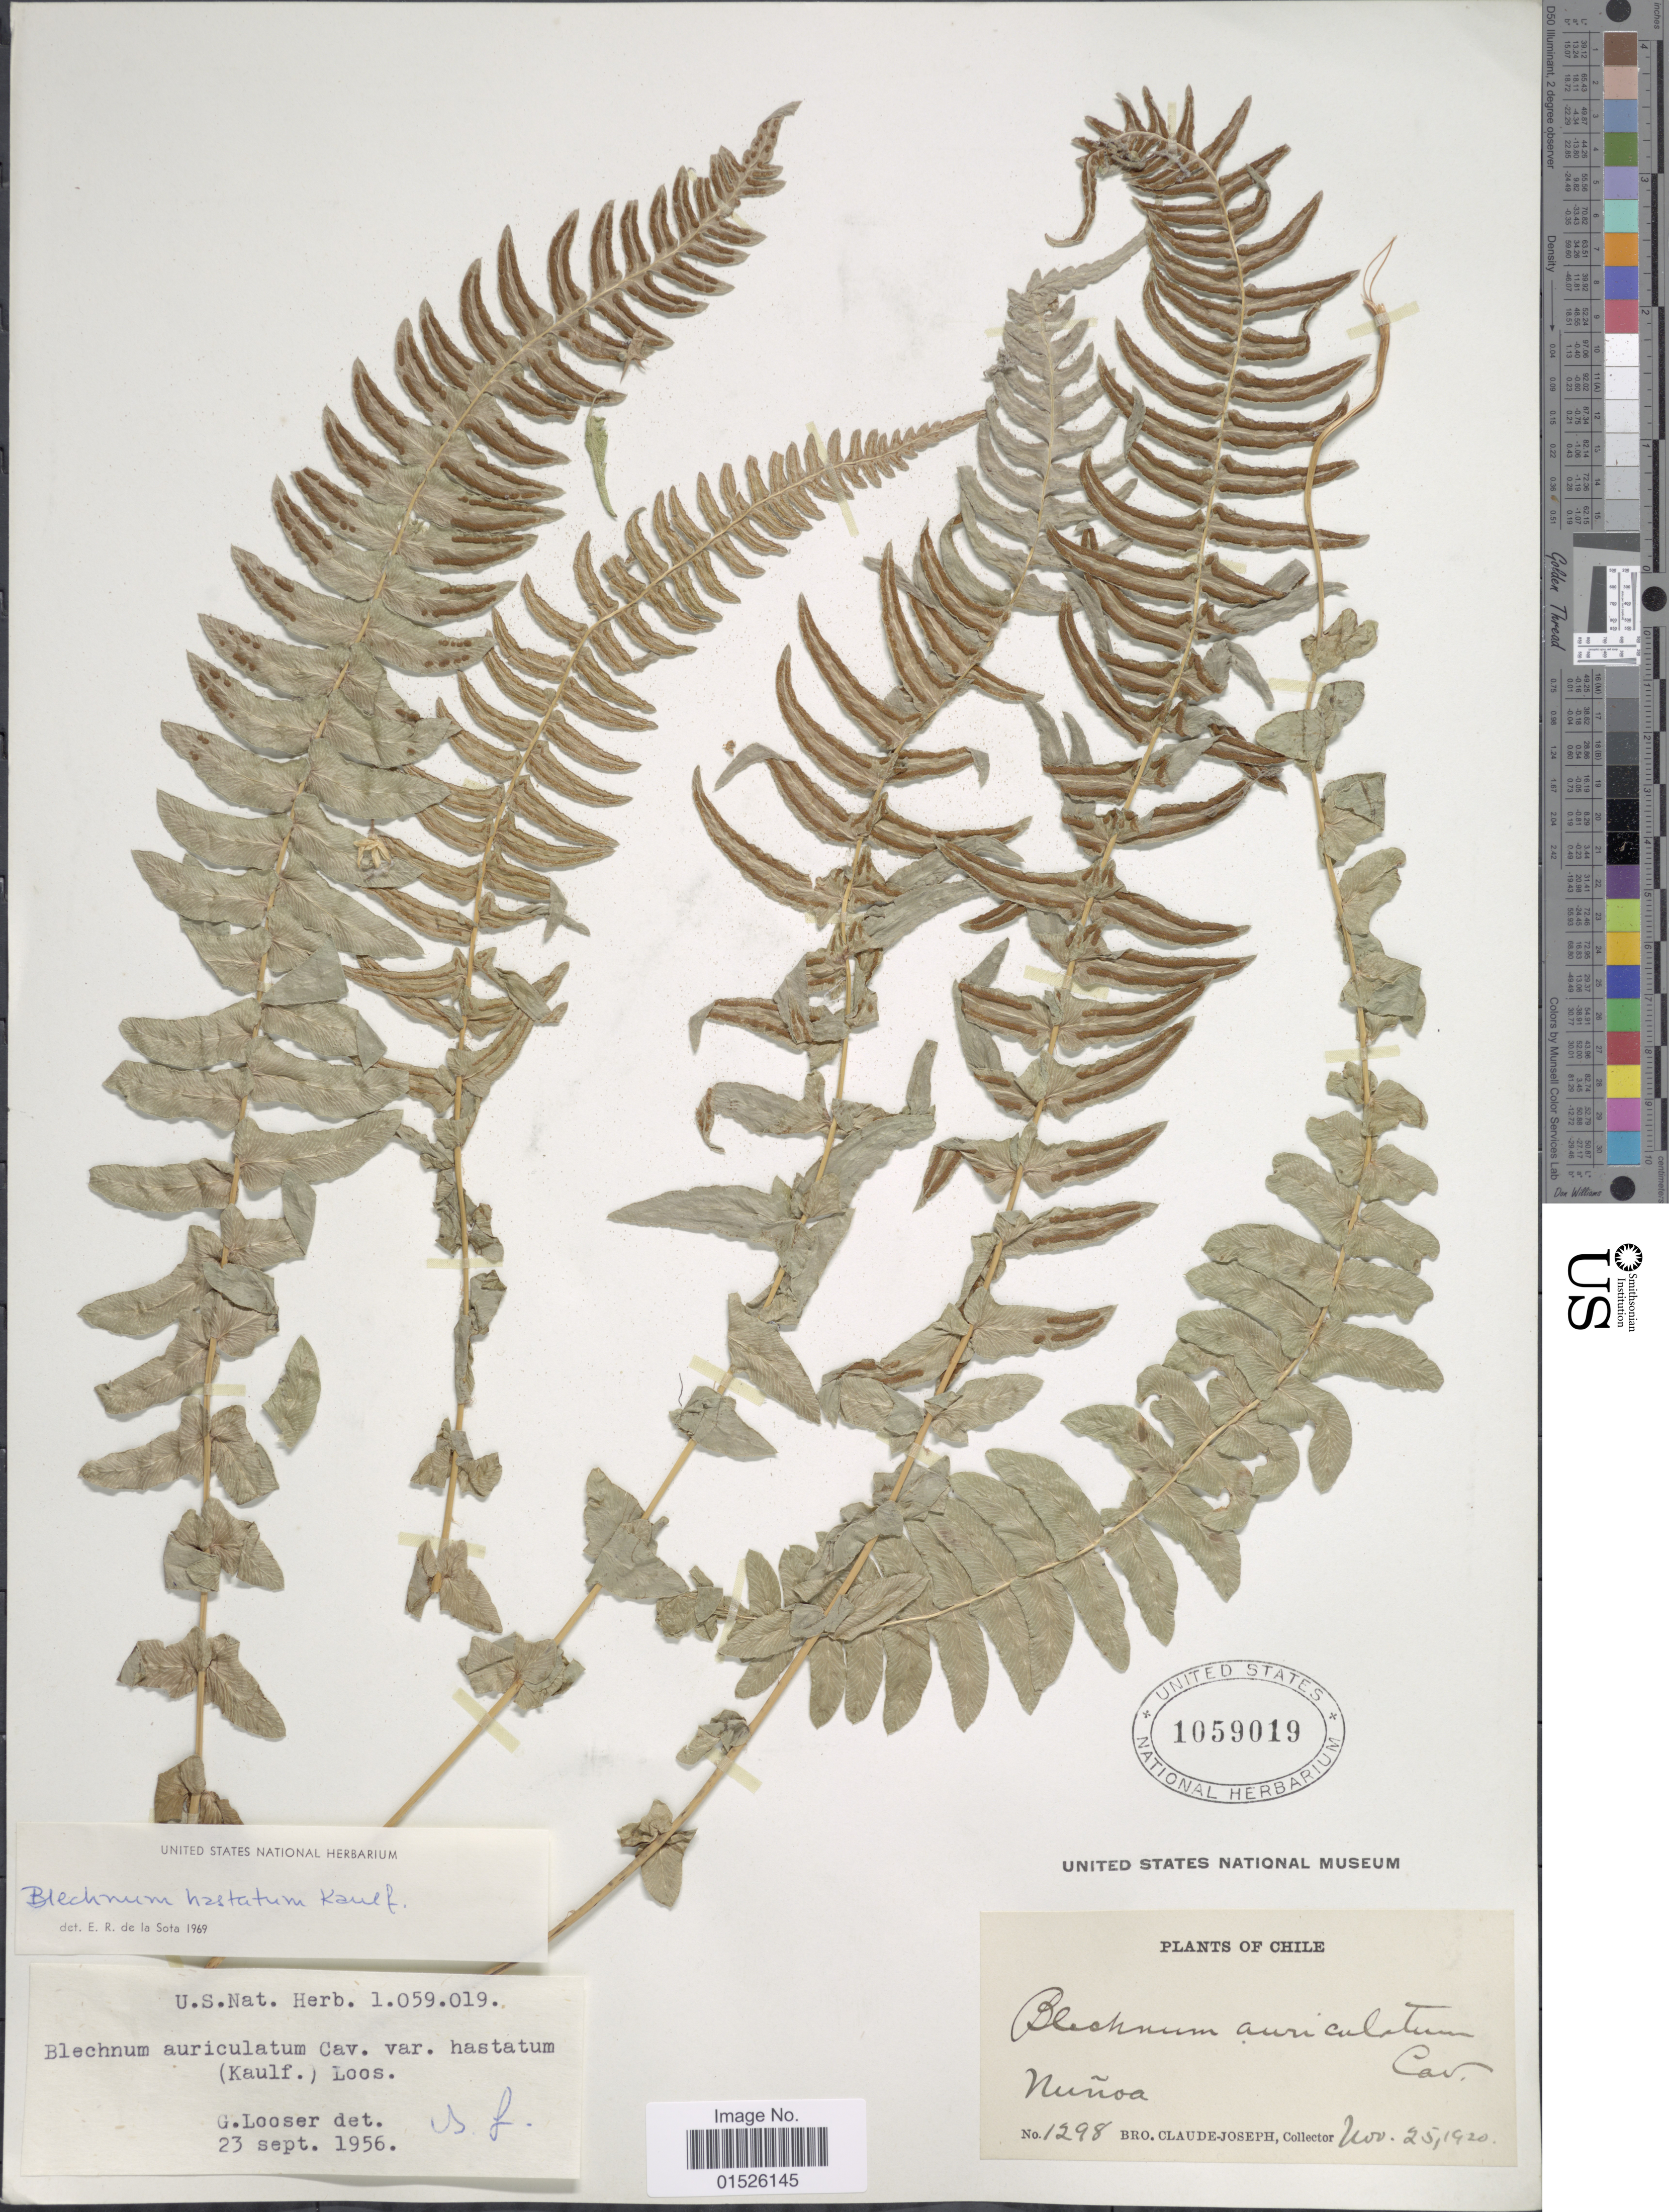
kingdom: Plantae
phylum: Tracheophyta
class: Polypodiopsida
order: Polypodiales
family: Blechnaceae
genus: Blechnum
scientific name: Blechnum hastatum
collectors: Bro. Claude-Joseph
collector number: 1298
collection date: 1920-11-25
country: Chile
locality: Chile, Nunoa.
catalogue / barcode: US 1059019